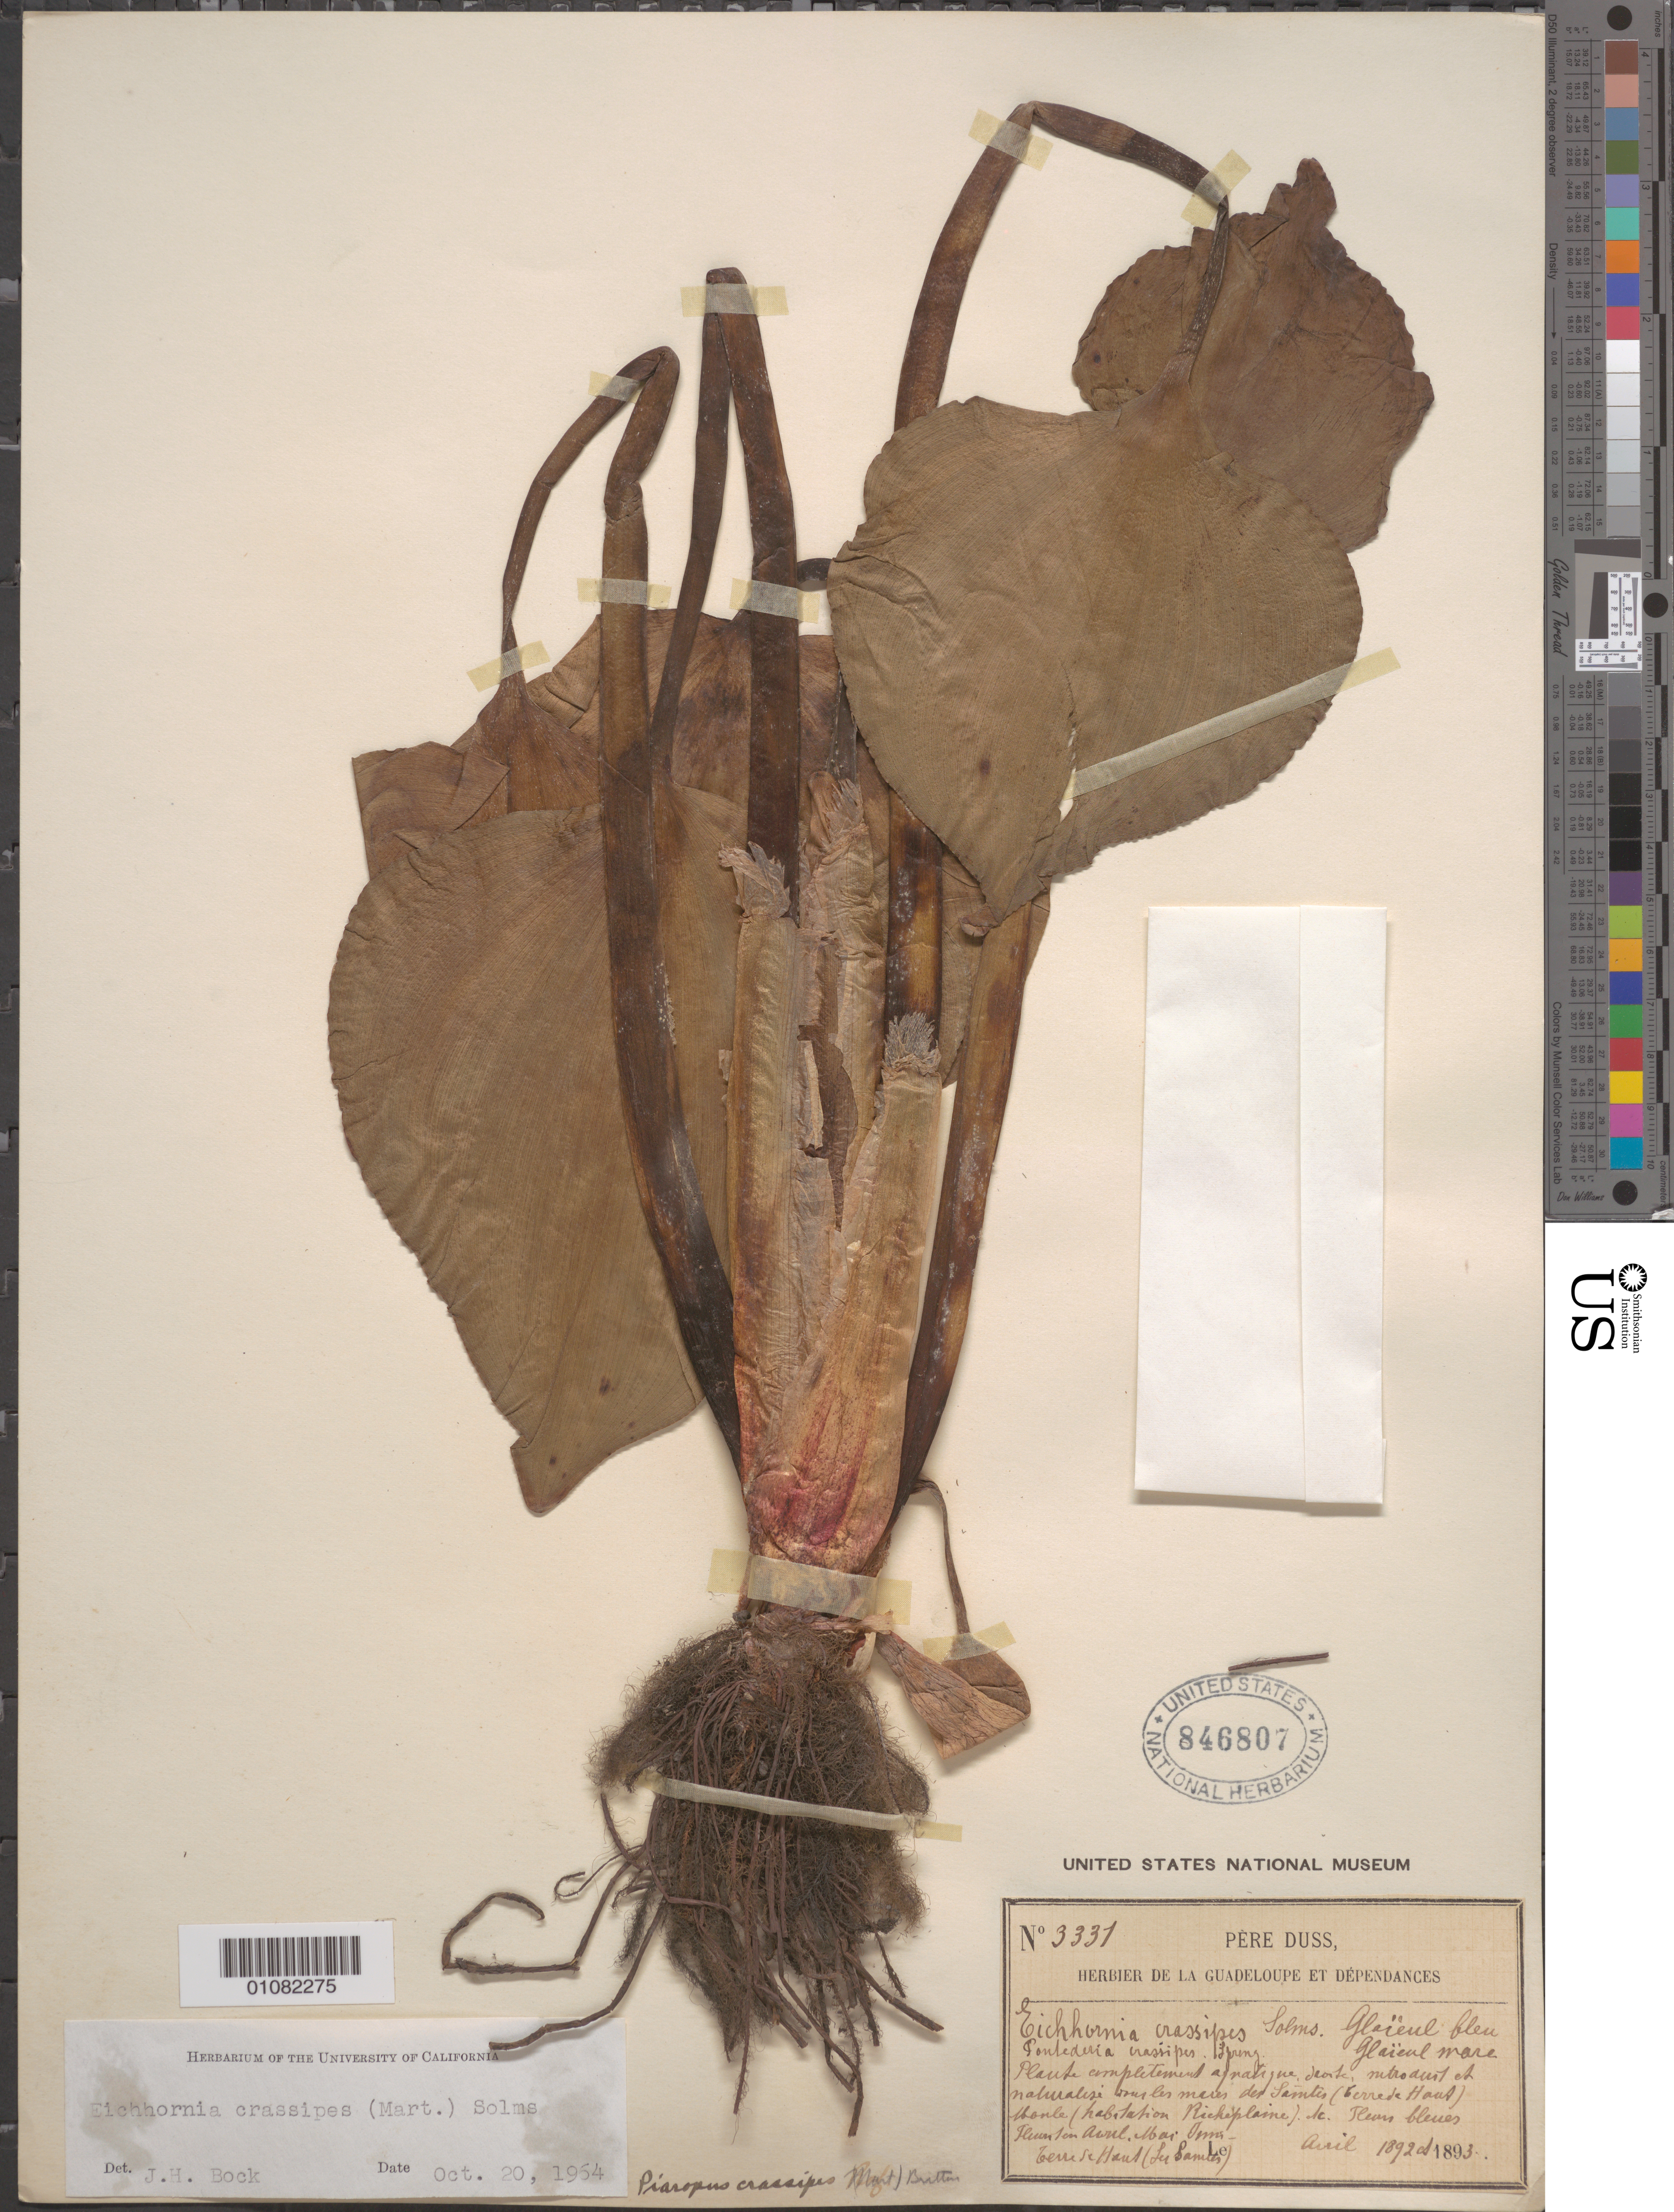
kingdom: Plantae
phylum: Tracheophyta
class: Liliopsida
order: Commelinales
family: Pontederiaceae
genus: Eichhornia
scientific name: Eichhornia crassipes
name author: (Mart.) Solms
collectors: Père Duss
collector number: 3331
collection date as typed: Apr 1892 to -- --- 1893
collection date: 1892-04/1893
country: Guadeloupe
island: Terre de Haut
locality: Terre-de-Haut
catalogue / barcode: US 846807